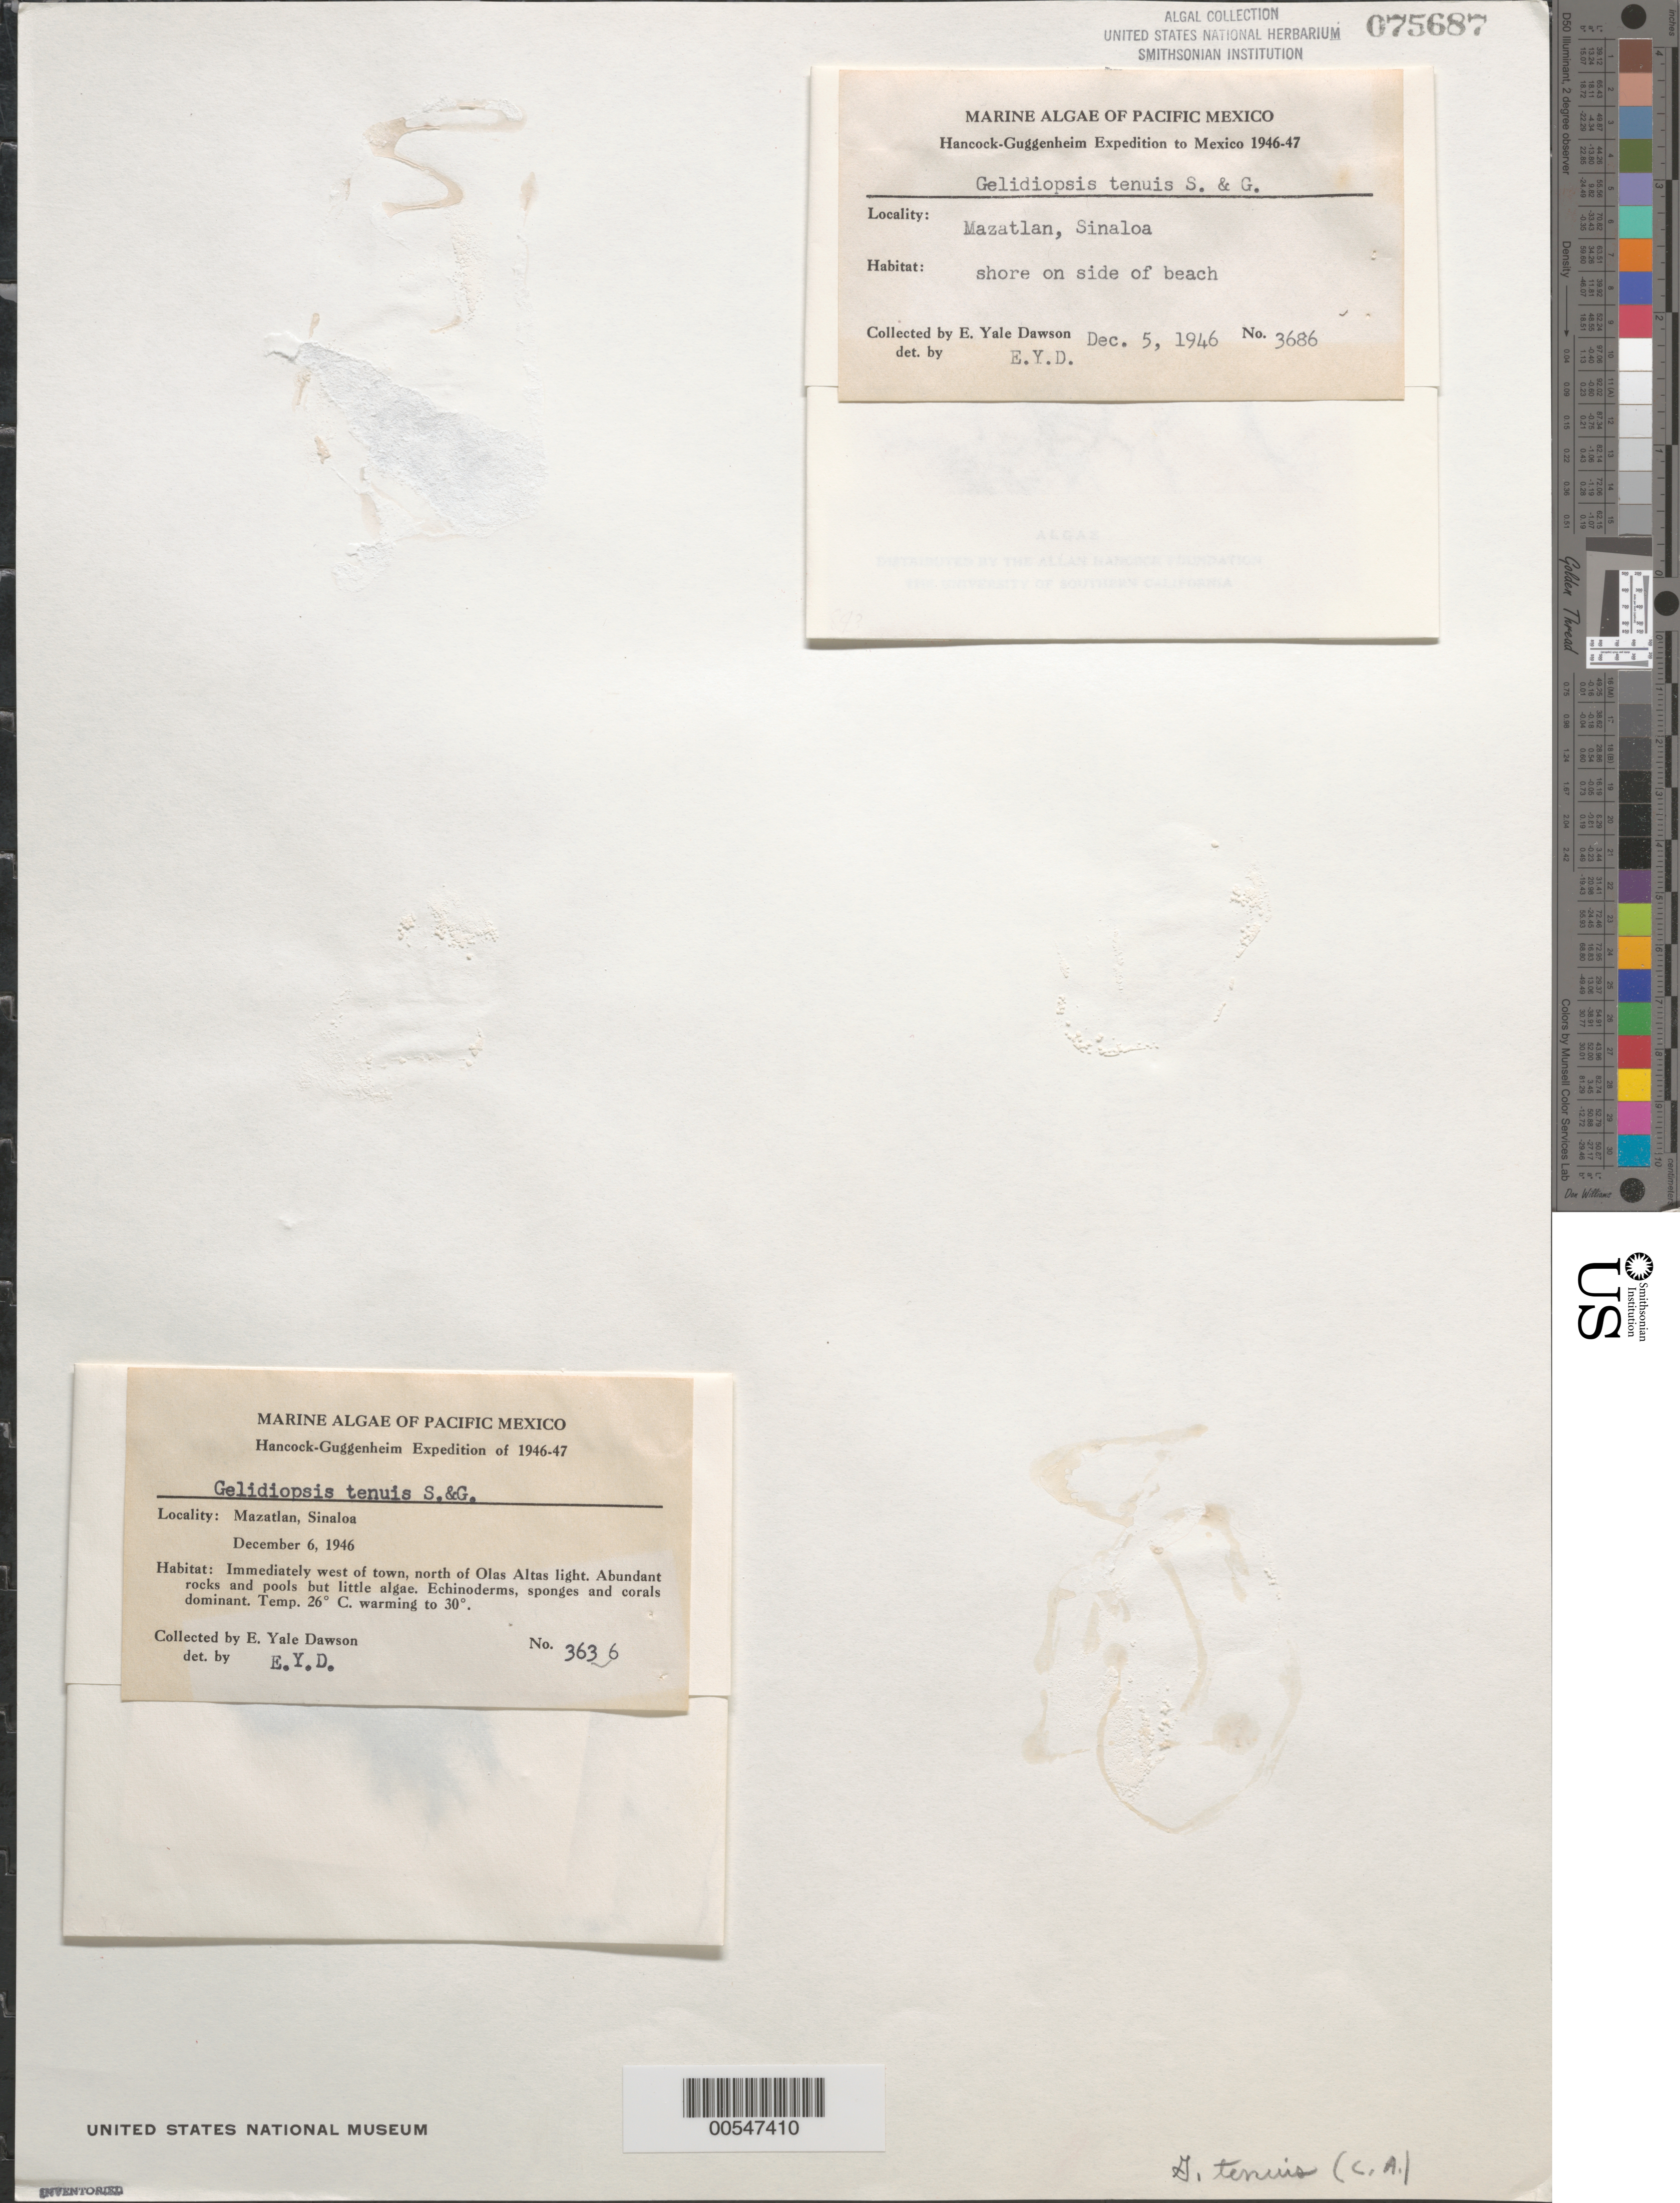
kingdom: Plantae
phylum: Rhodophyta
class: Florideophyceae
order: Gracilariales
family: Gracilariaceae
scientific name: Gelidiopsis tenuis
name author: Setch. & N.L. Gardner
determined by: Algae name updating Project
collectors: E. Y. Dawson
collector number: EYD 3636 & EYD 3686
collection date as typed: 05 Dec 1946 AND 06 Dec 1946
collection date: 1946-12-05,1946-12-06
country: Mexico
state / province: Sinaloa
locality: Mazatlan and north of Olas Altas Light, west of Mazatlan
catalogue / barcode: US 75687